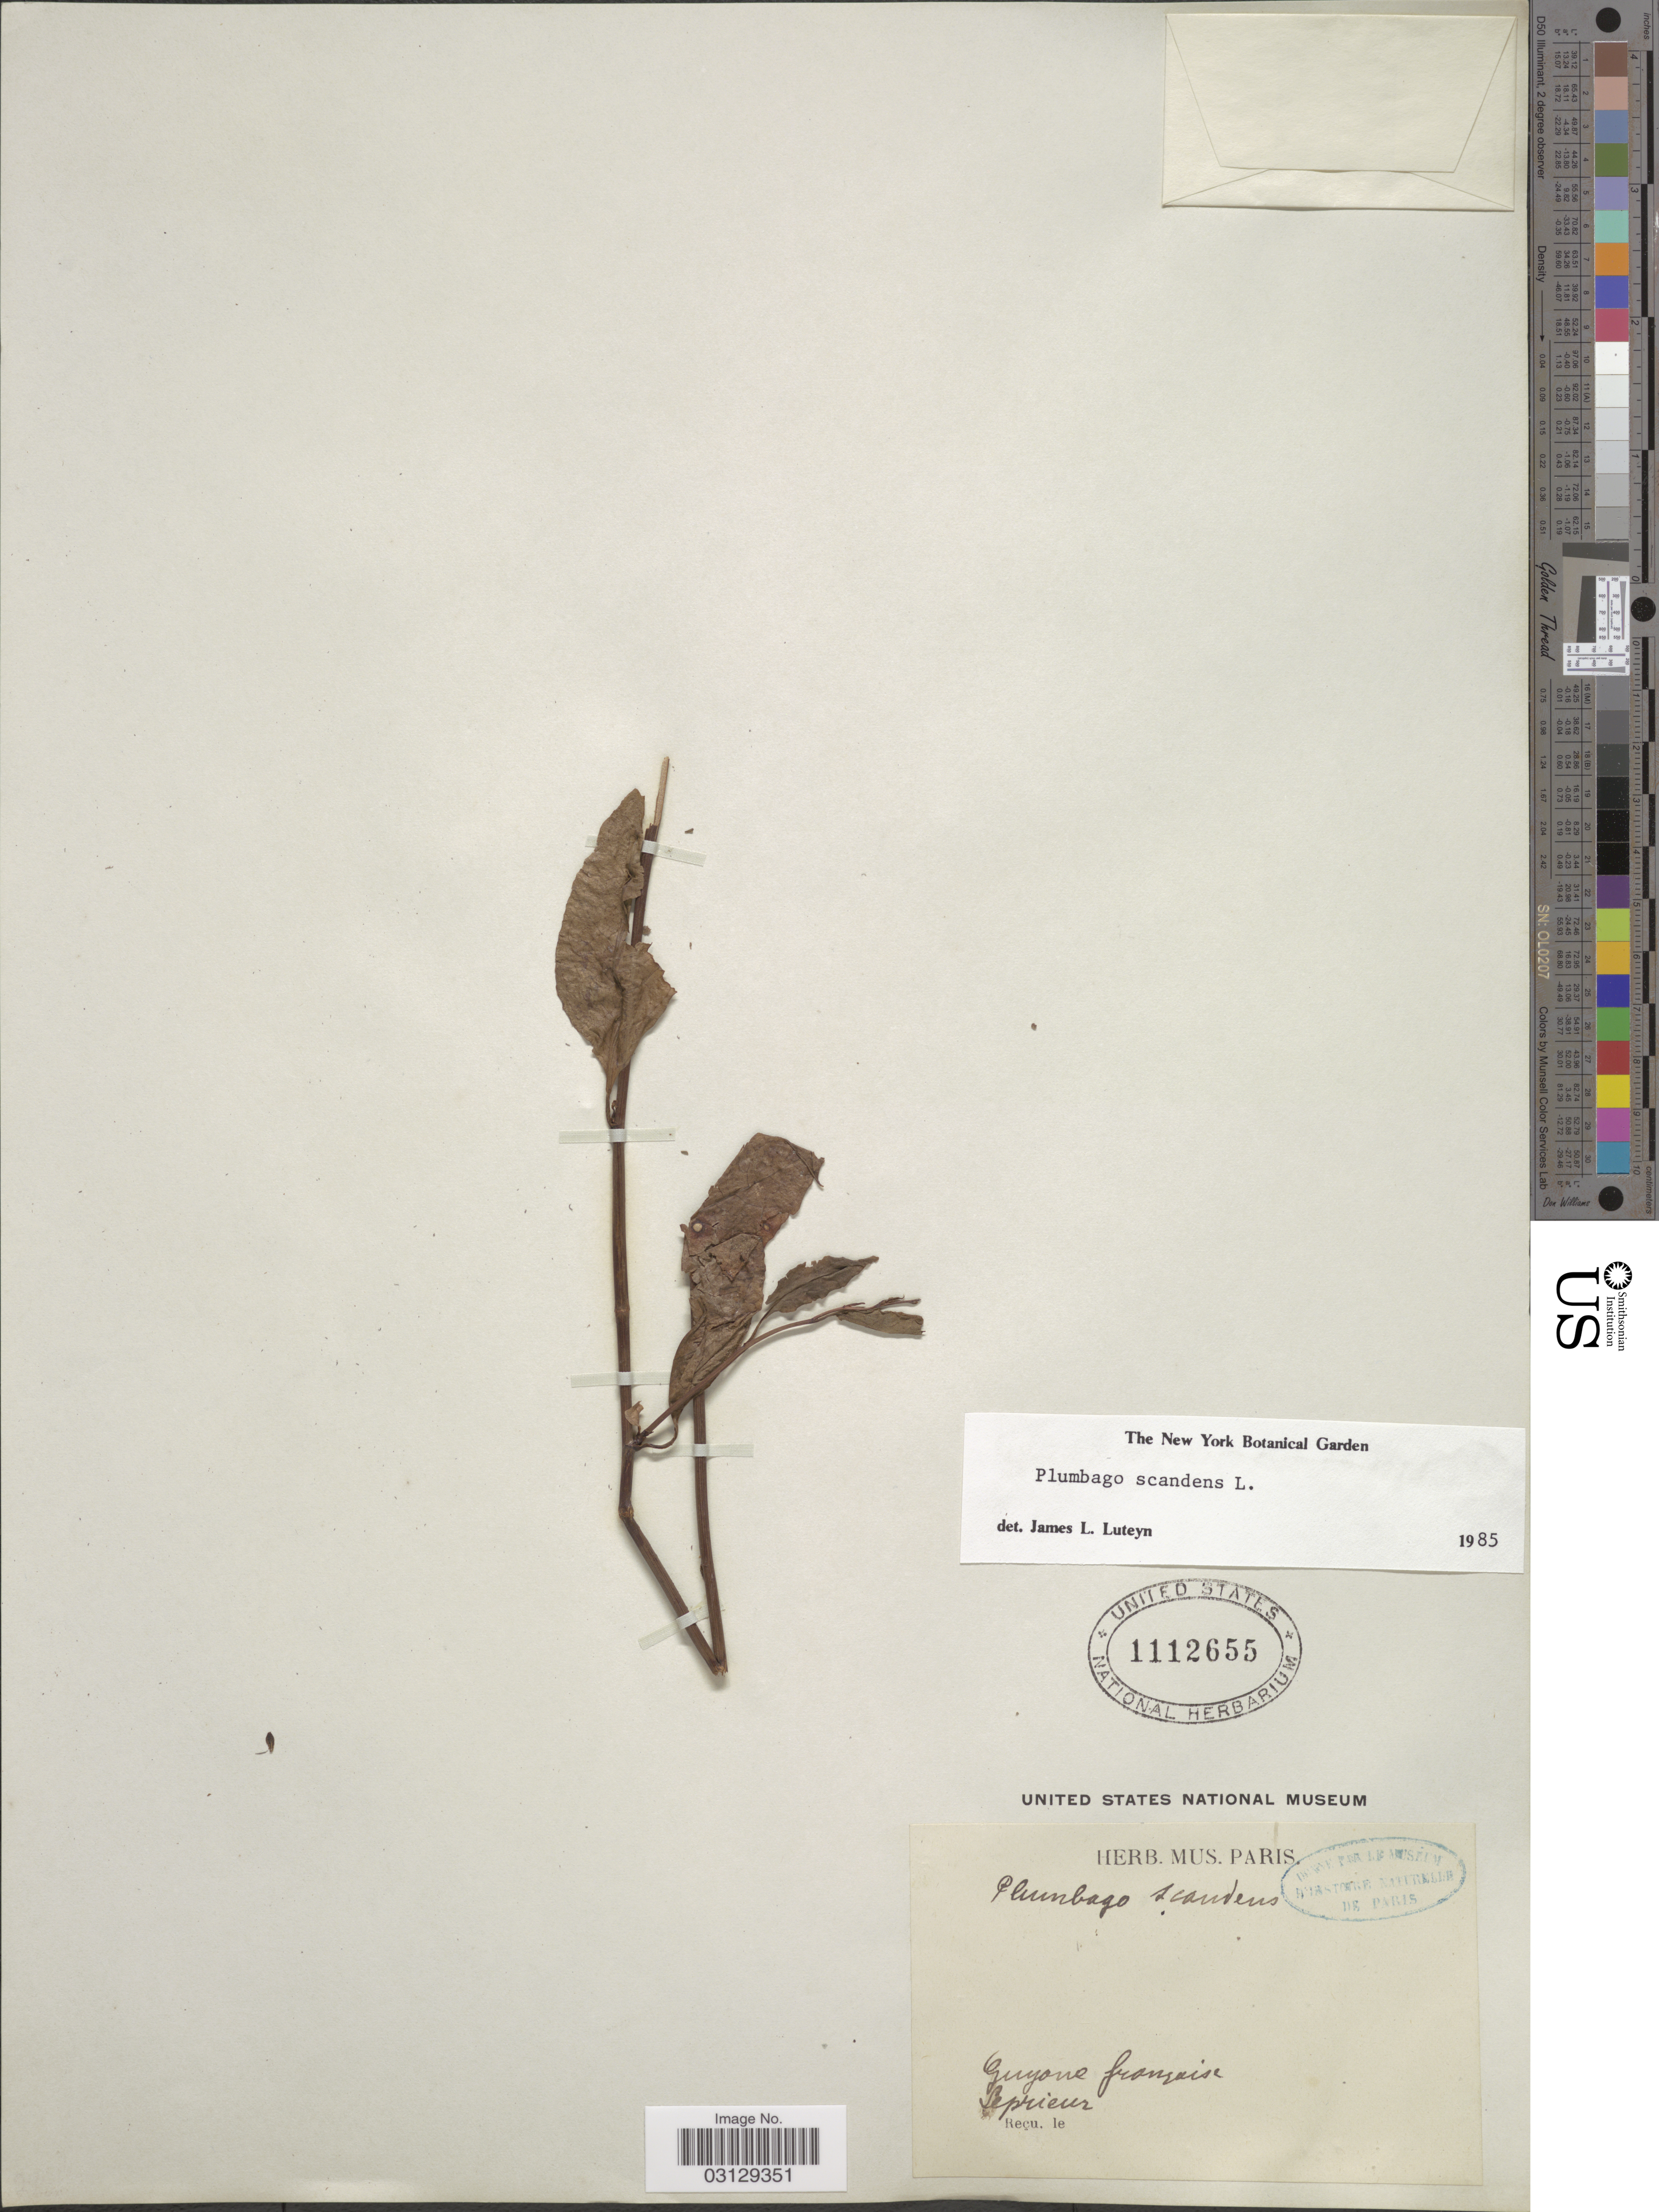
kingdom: Plantae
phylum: Tracheophyta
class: Magnoliopsida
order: Caryophyllales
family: Plumbaginaceae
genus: Plumbago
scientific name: Plumbago scandens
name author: L.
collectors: F. M. R. Leprieur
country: French Guiana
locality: Guyane française.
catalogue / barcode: US 1112655